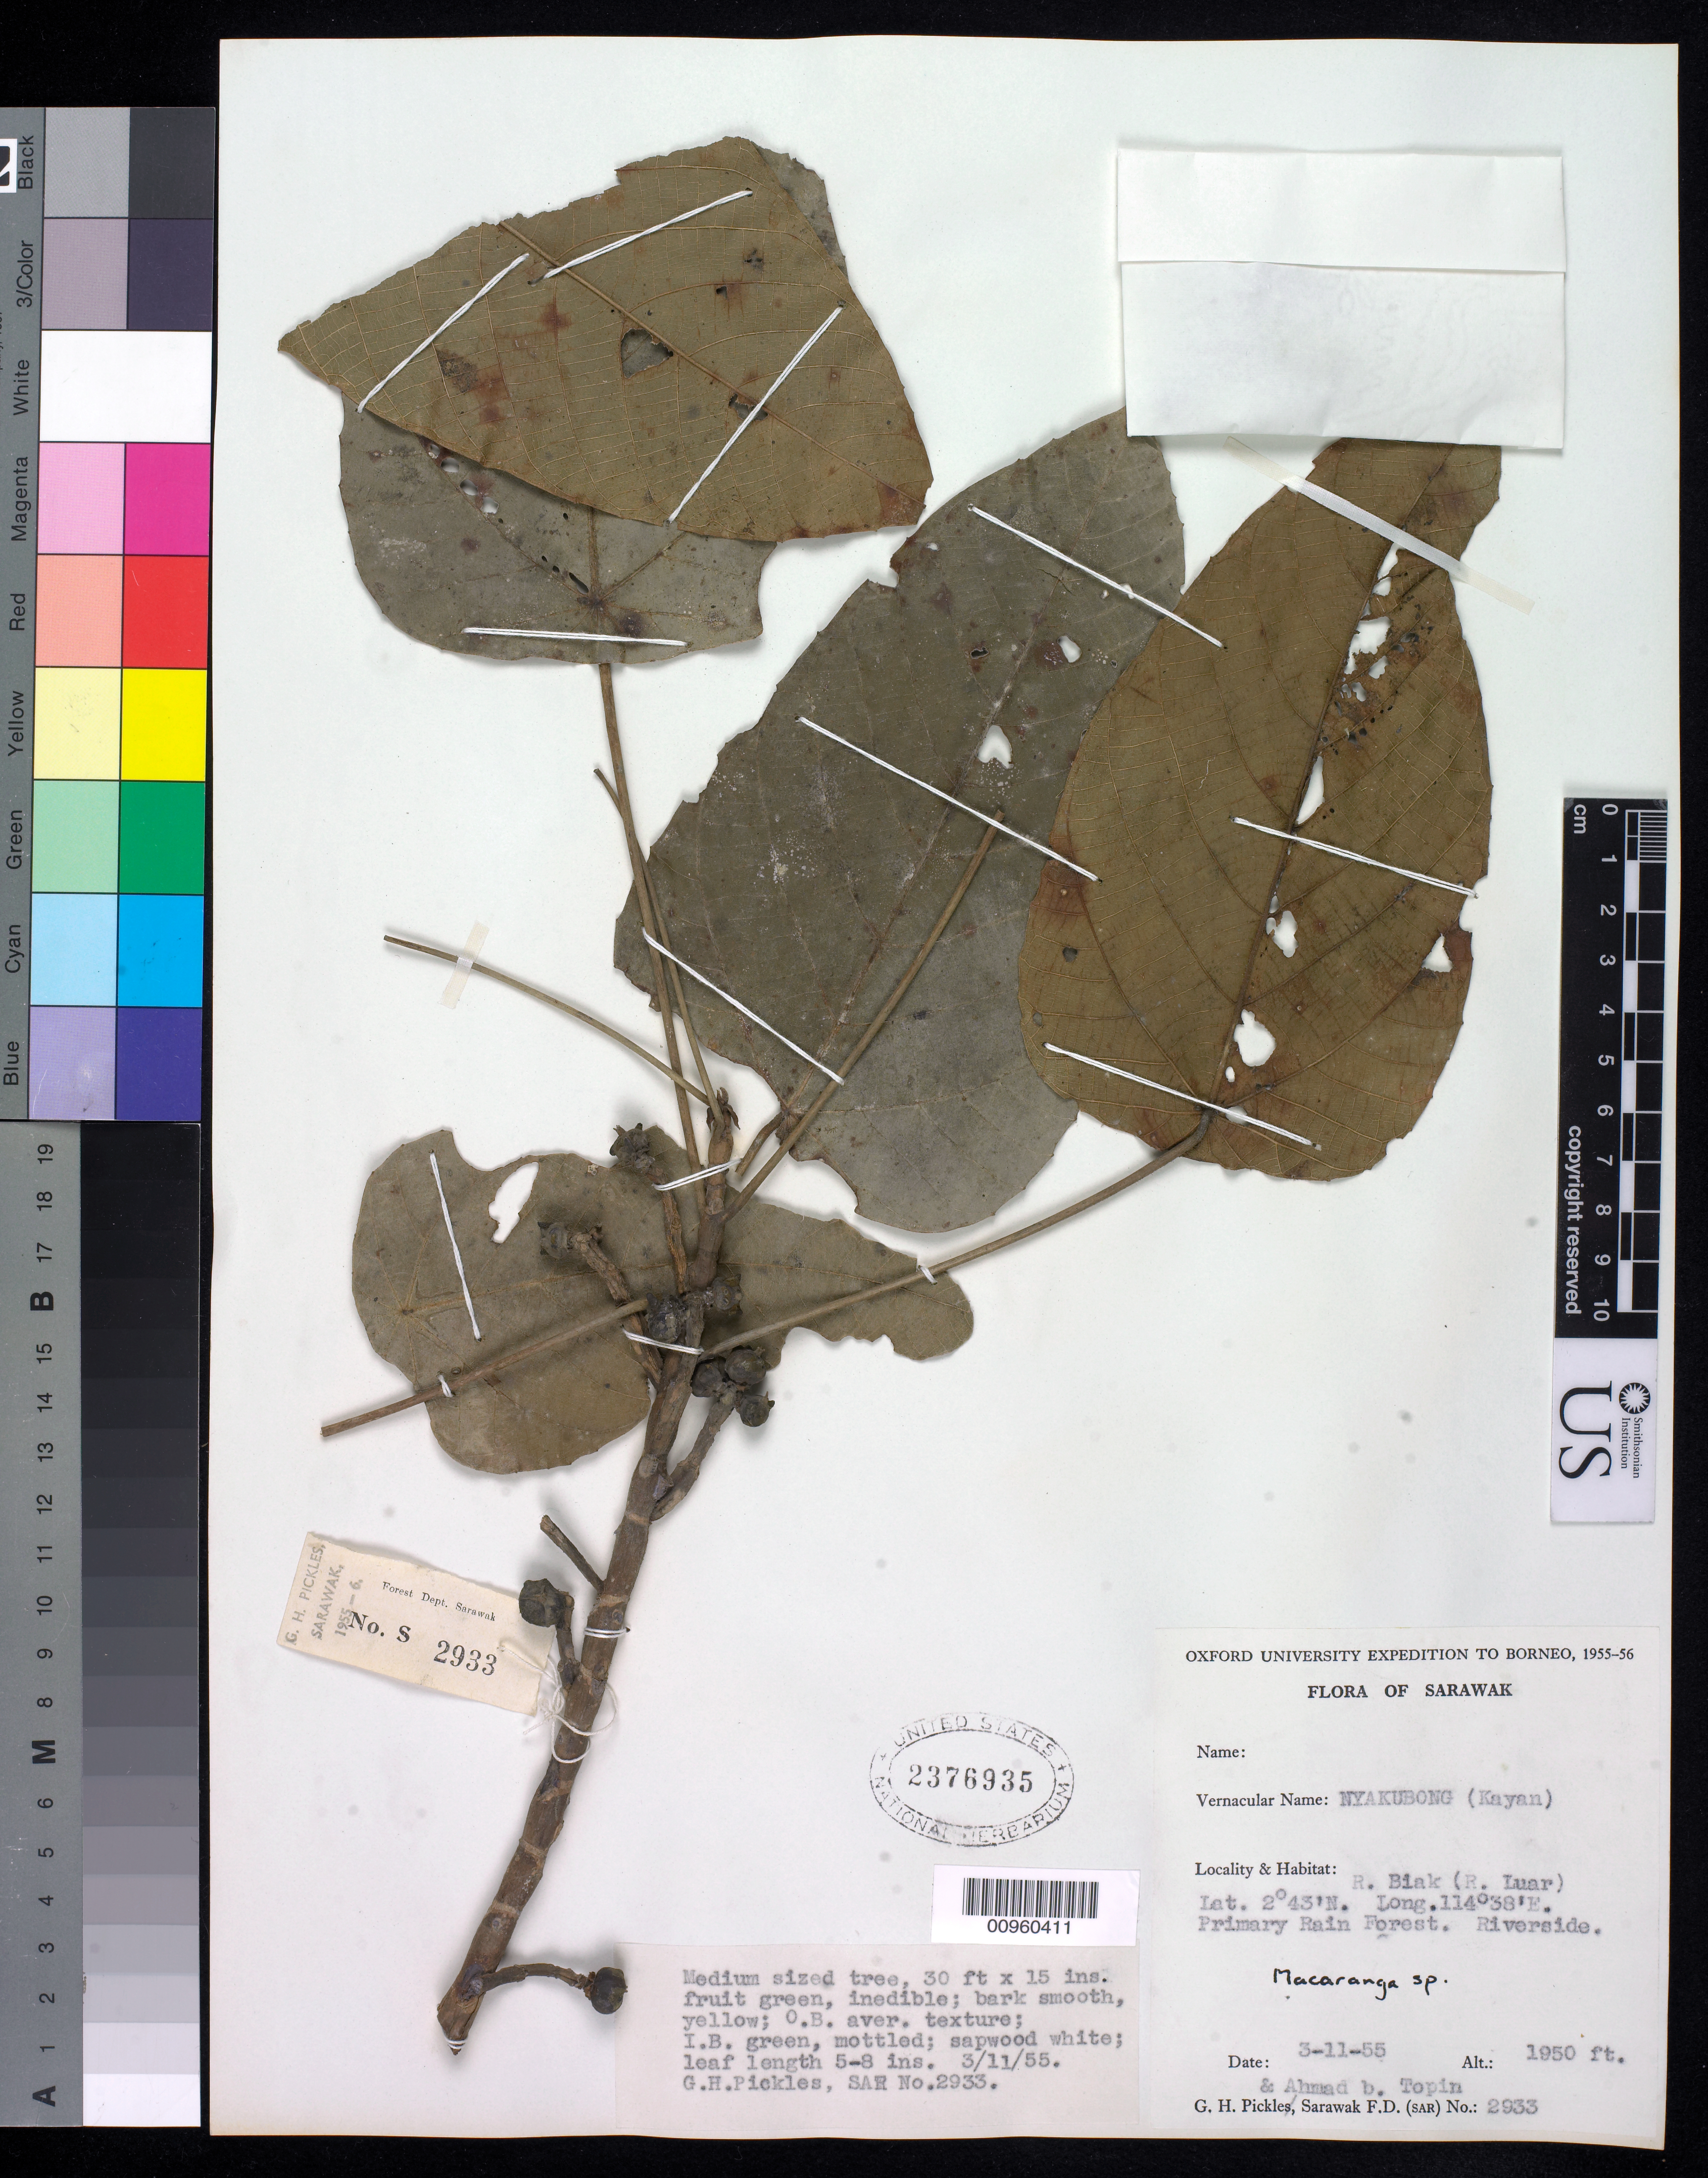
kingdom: Plantae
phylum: Tracheophyta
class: Magnoliopsida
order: Malpighiales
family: Euphorbiaceae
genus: Macaranga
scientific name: Macaranga sp.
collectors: G. Pickles & Ahmad bin Topin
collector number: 2933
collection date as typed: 11 Mar 1955 or 03 Nov 1955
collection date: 1955-03-11 or 1955-11-03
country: Malaysia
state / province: Sarawak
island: Borneo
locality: R. Biak, (R. Luar)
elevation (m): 594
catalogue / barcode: US 2376935